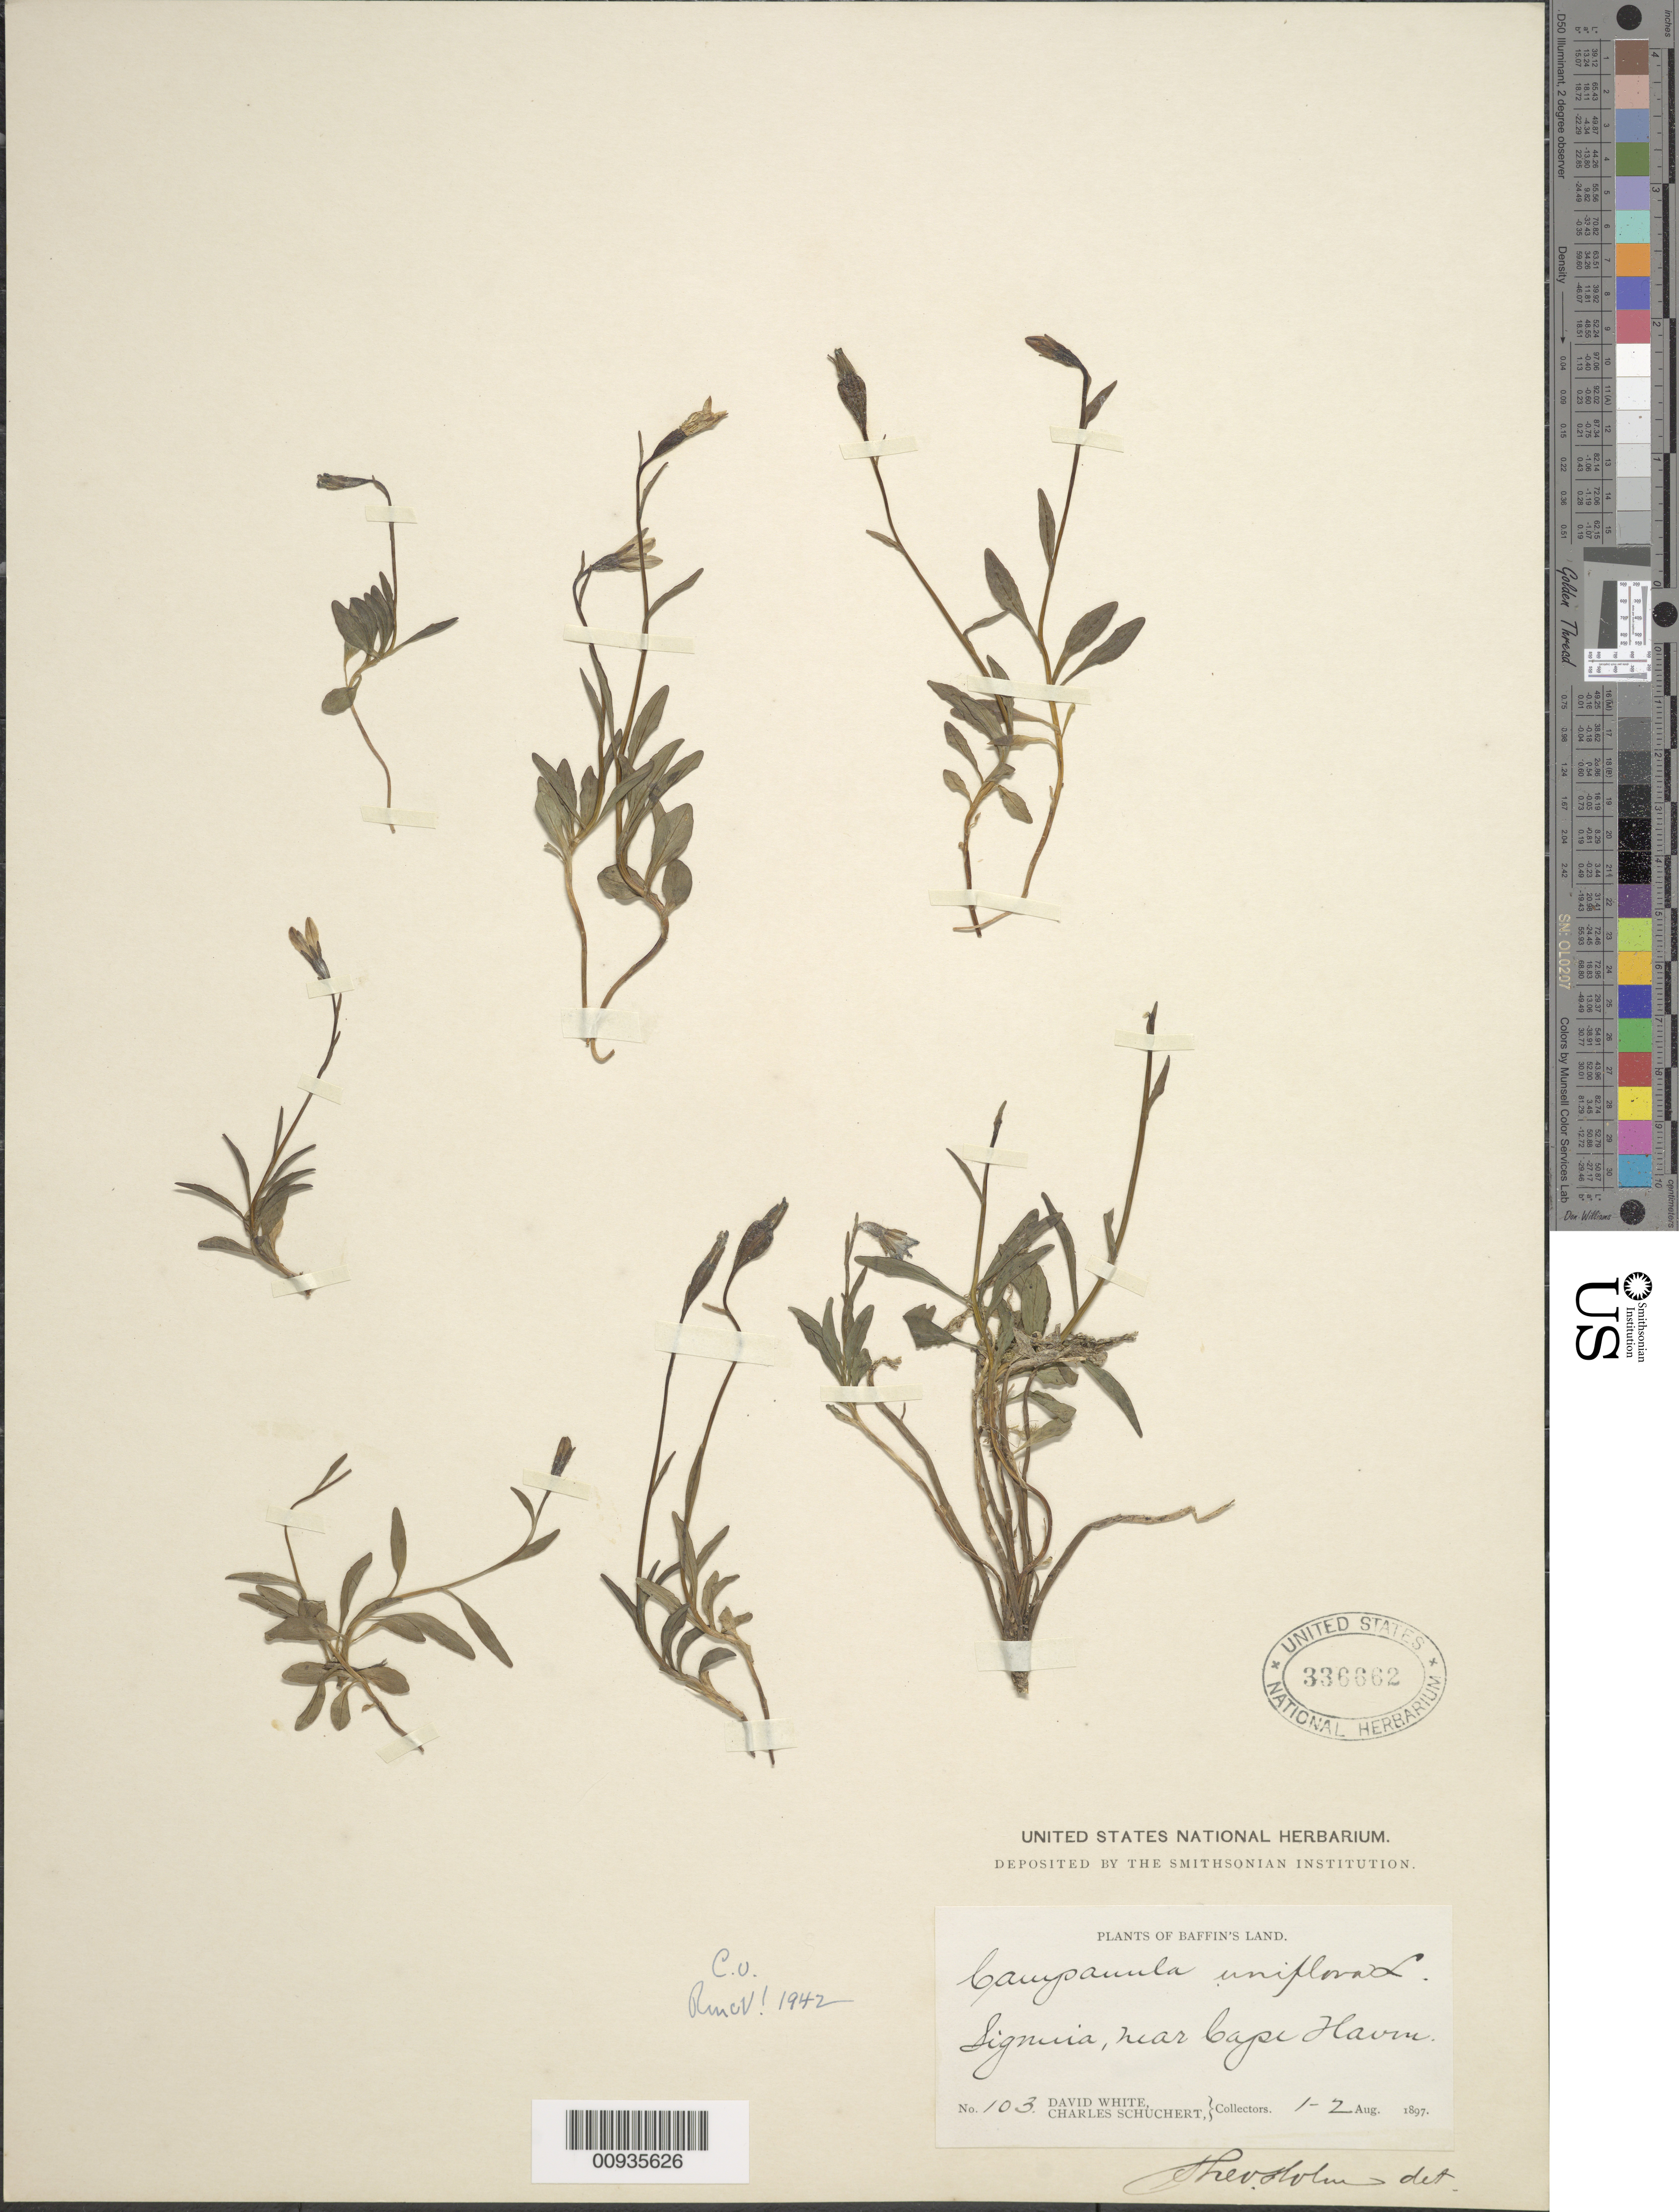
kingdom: Plantae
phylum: Tracheophyta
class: Magnoliopsida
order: Asterales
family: Campanulaceae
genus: Campanula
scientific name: Campanula uniflora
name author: L.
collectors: D. White & C. Schuchert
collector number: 103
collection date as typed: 01 Aug 1897 to 02 Aug 1897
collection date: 1897-08-01/1897-08-02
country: Canada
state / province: Nunavut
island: Baffin's Island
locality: Baffin's Land, Signuia, near Cape Haven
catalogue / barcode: US 336662